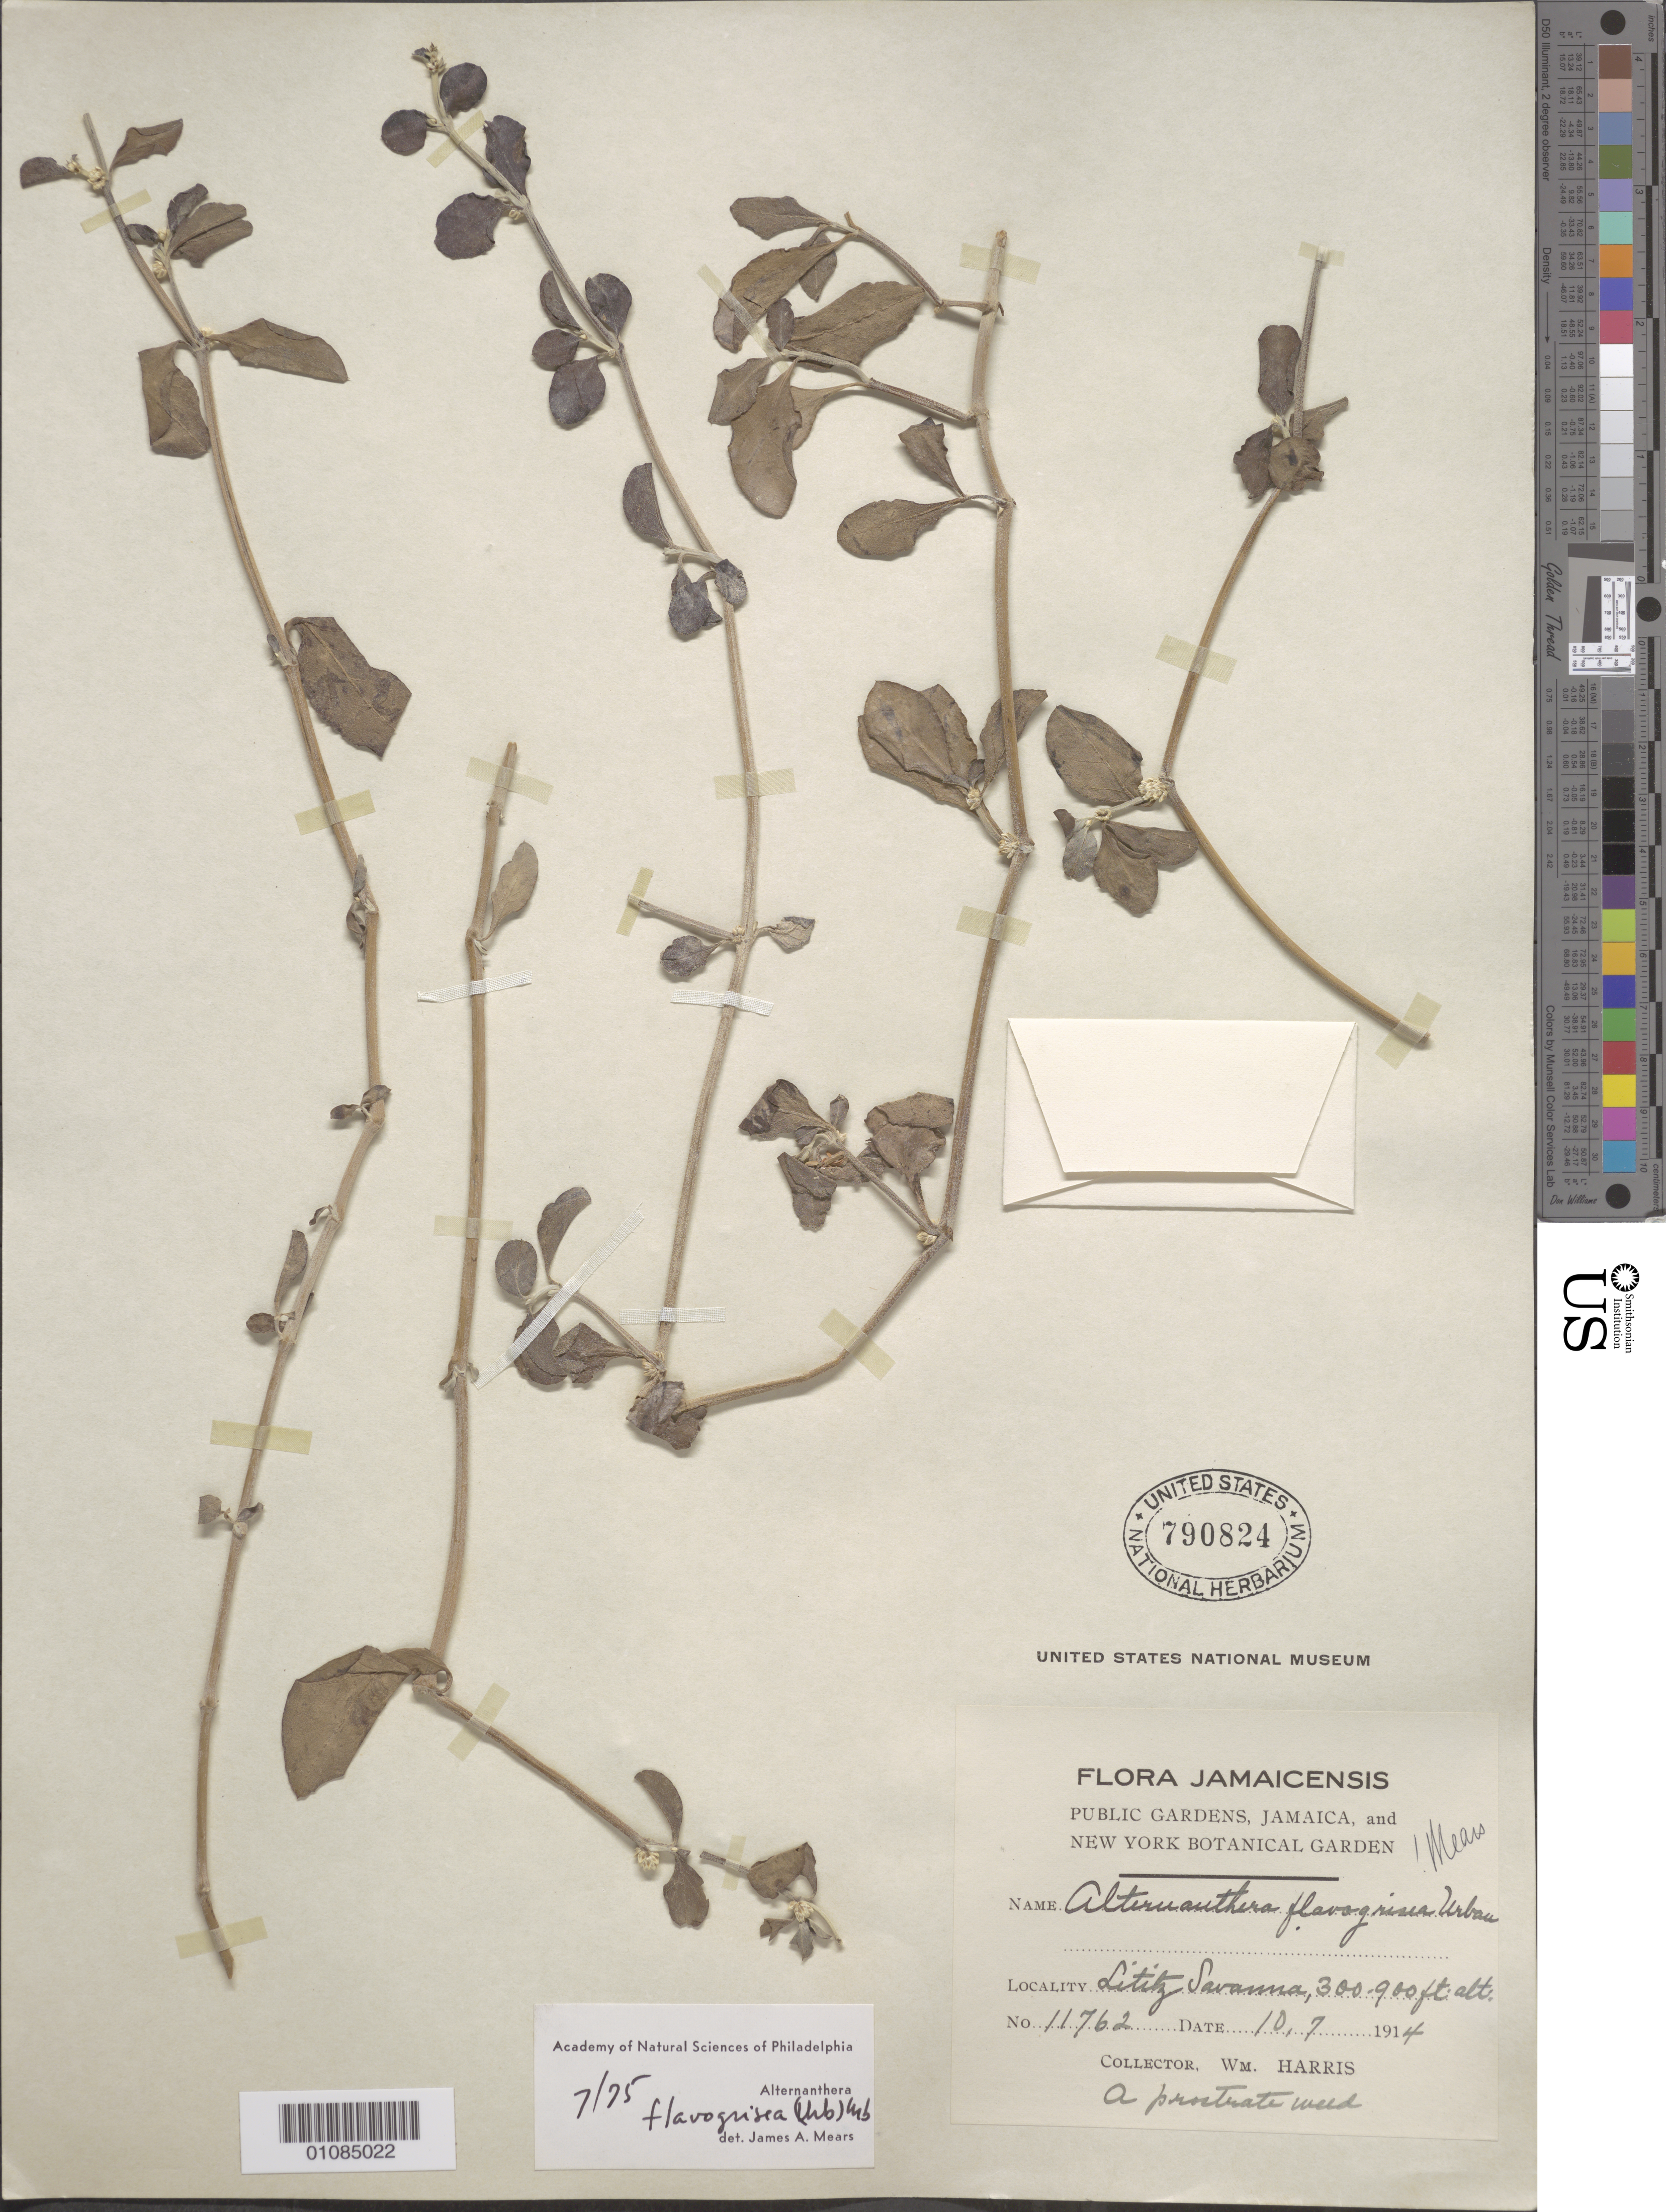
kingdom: Plantae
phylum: Tracheophyta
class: Magnoliopsida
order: Caryophyllales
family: Amaranthaceae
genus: Alternanthera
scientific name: Alternanthera flavogrisea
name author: Urb.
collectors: W. Harris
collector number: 11762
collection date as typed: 10 Jul 1914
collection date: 1914-07-10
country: Jamaica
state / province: Saint Catherine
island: Jamaica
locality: Lititz Savanna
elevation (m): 91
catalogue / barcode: US 790824